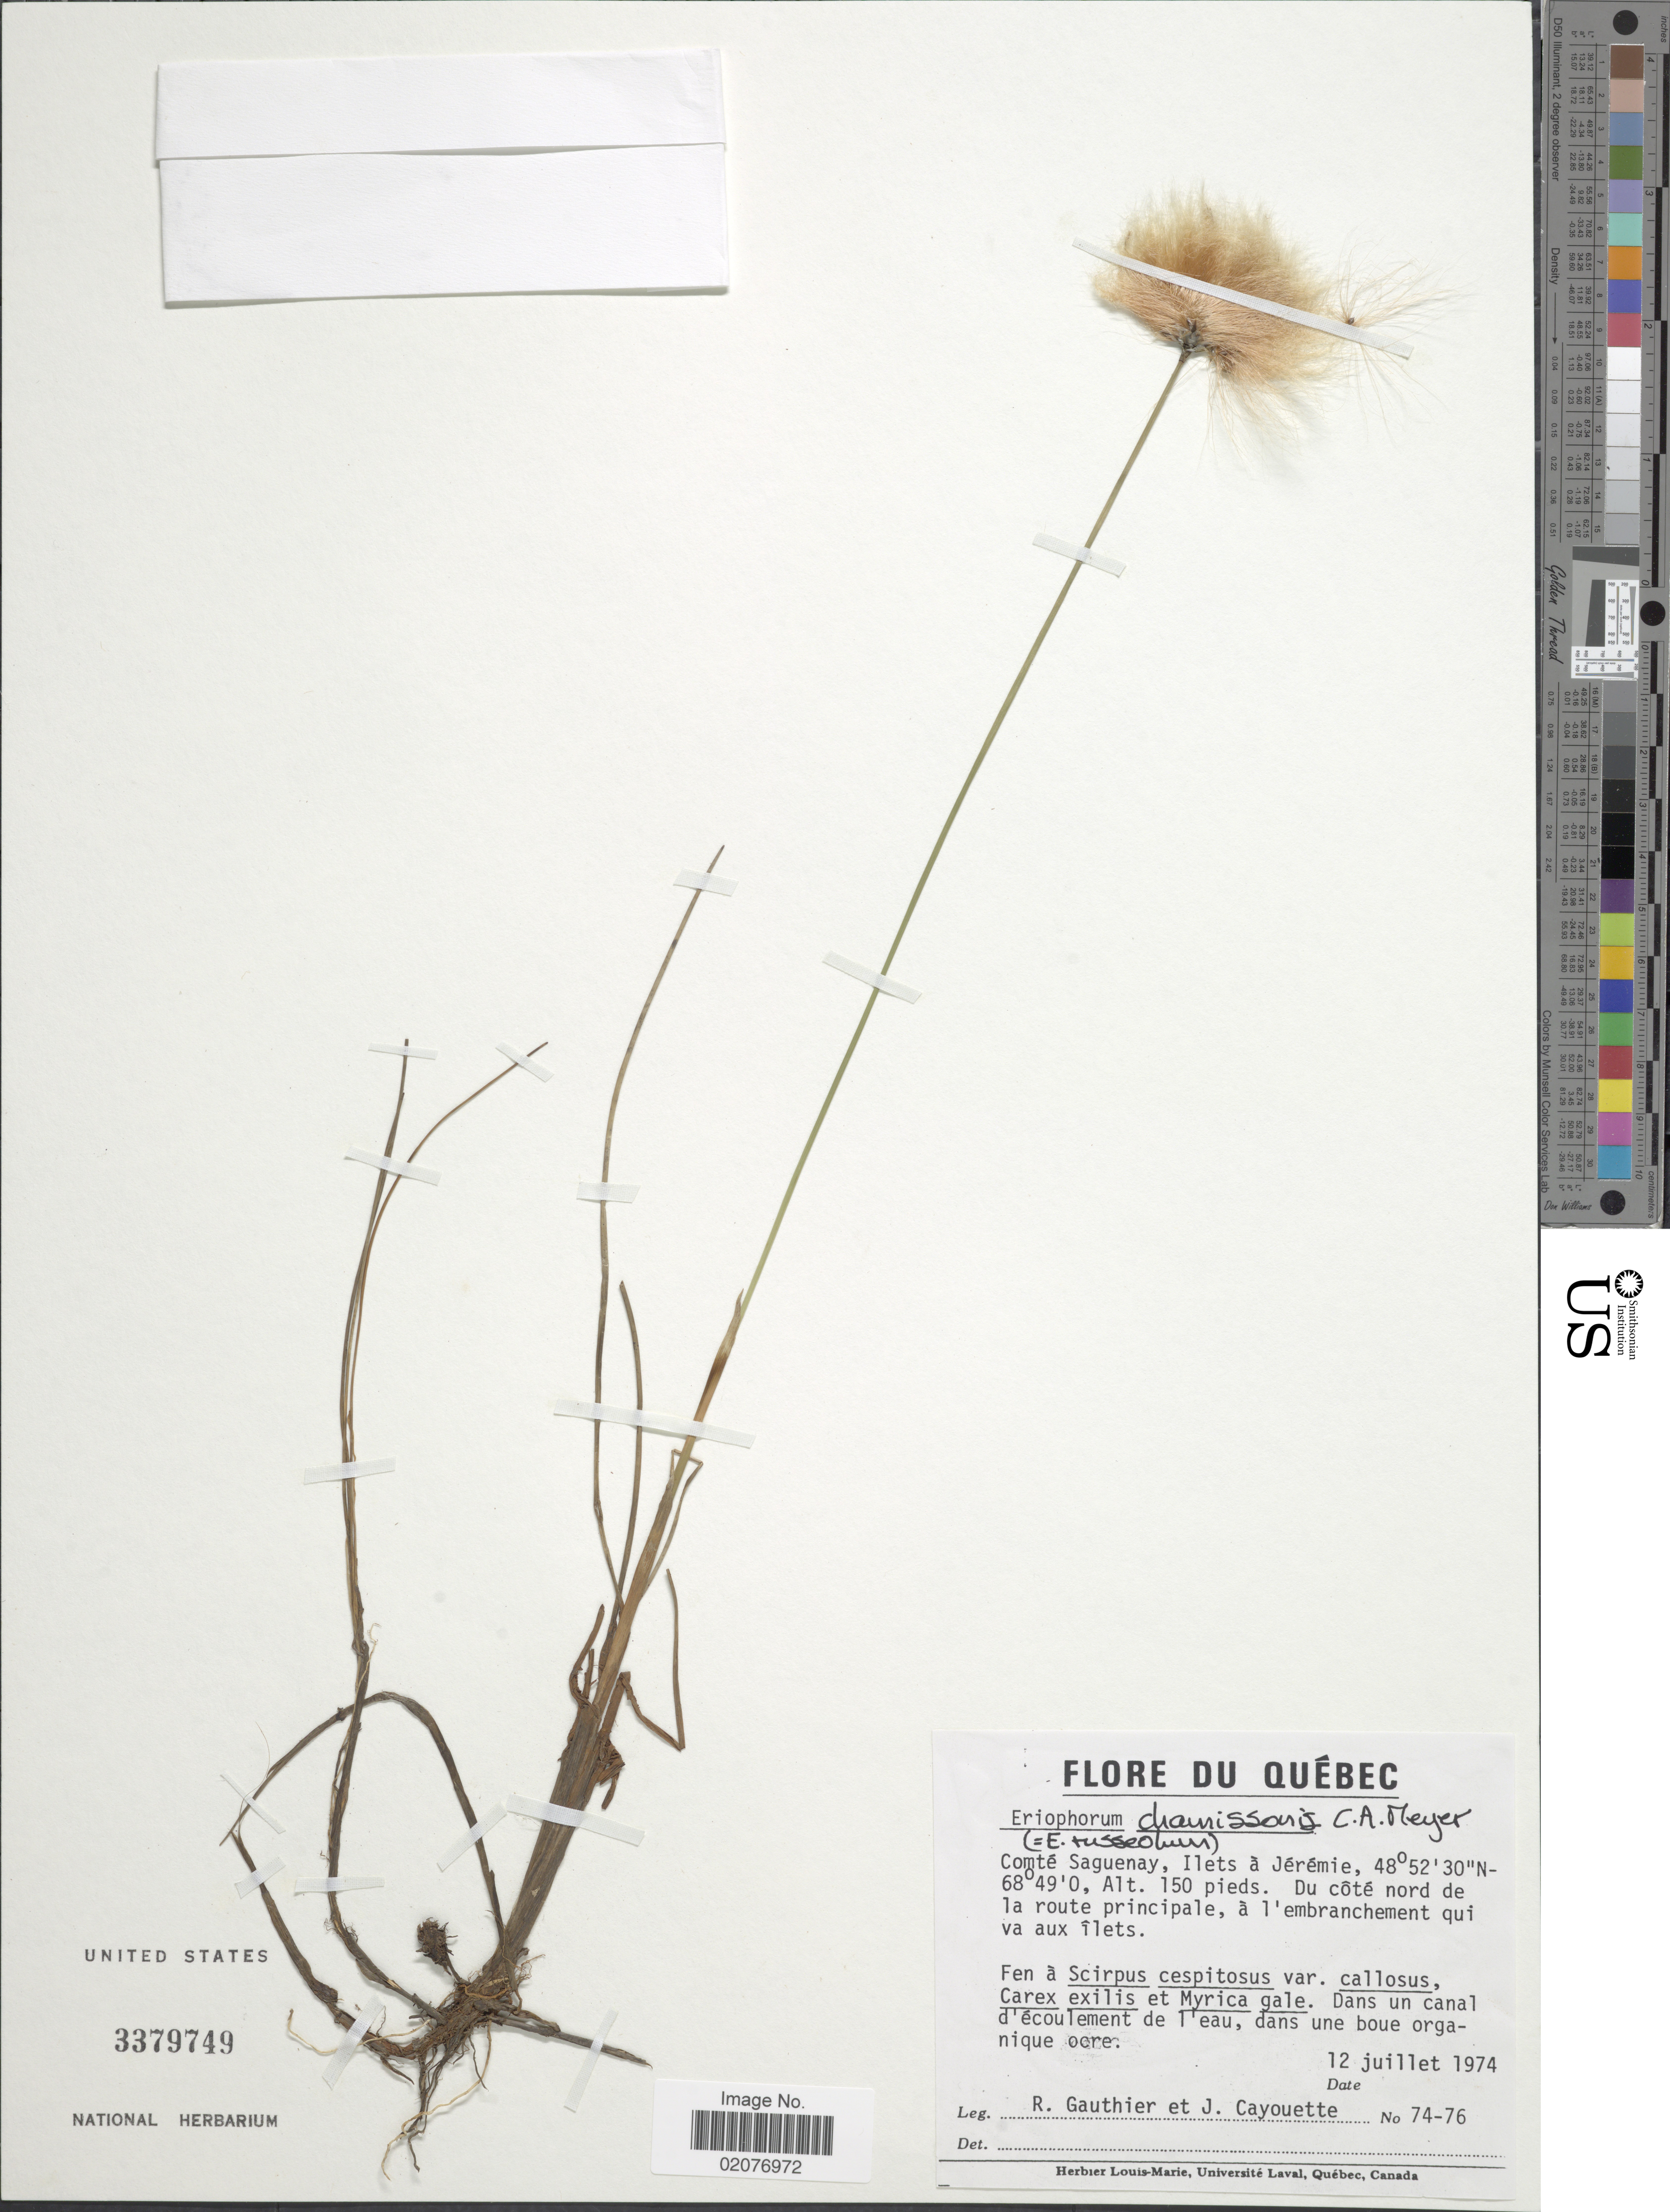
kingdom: Plantae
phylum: Tracheophyta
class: Liliopsida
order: Poales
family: Cyperaceae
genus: Eriophorum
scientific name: Eriophorum chamissonis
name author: C.A. Mey.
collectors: R. Gauthier & J. Cayouette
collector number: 74-76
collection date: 1974-07-12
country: Canada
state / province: Quebec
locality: Comté Saguenay, Ilets á Jérémie. Du côte nord de la route prinicpale, á l'embranchement quiva aux îlets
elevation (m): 46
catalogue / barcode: US 3379749